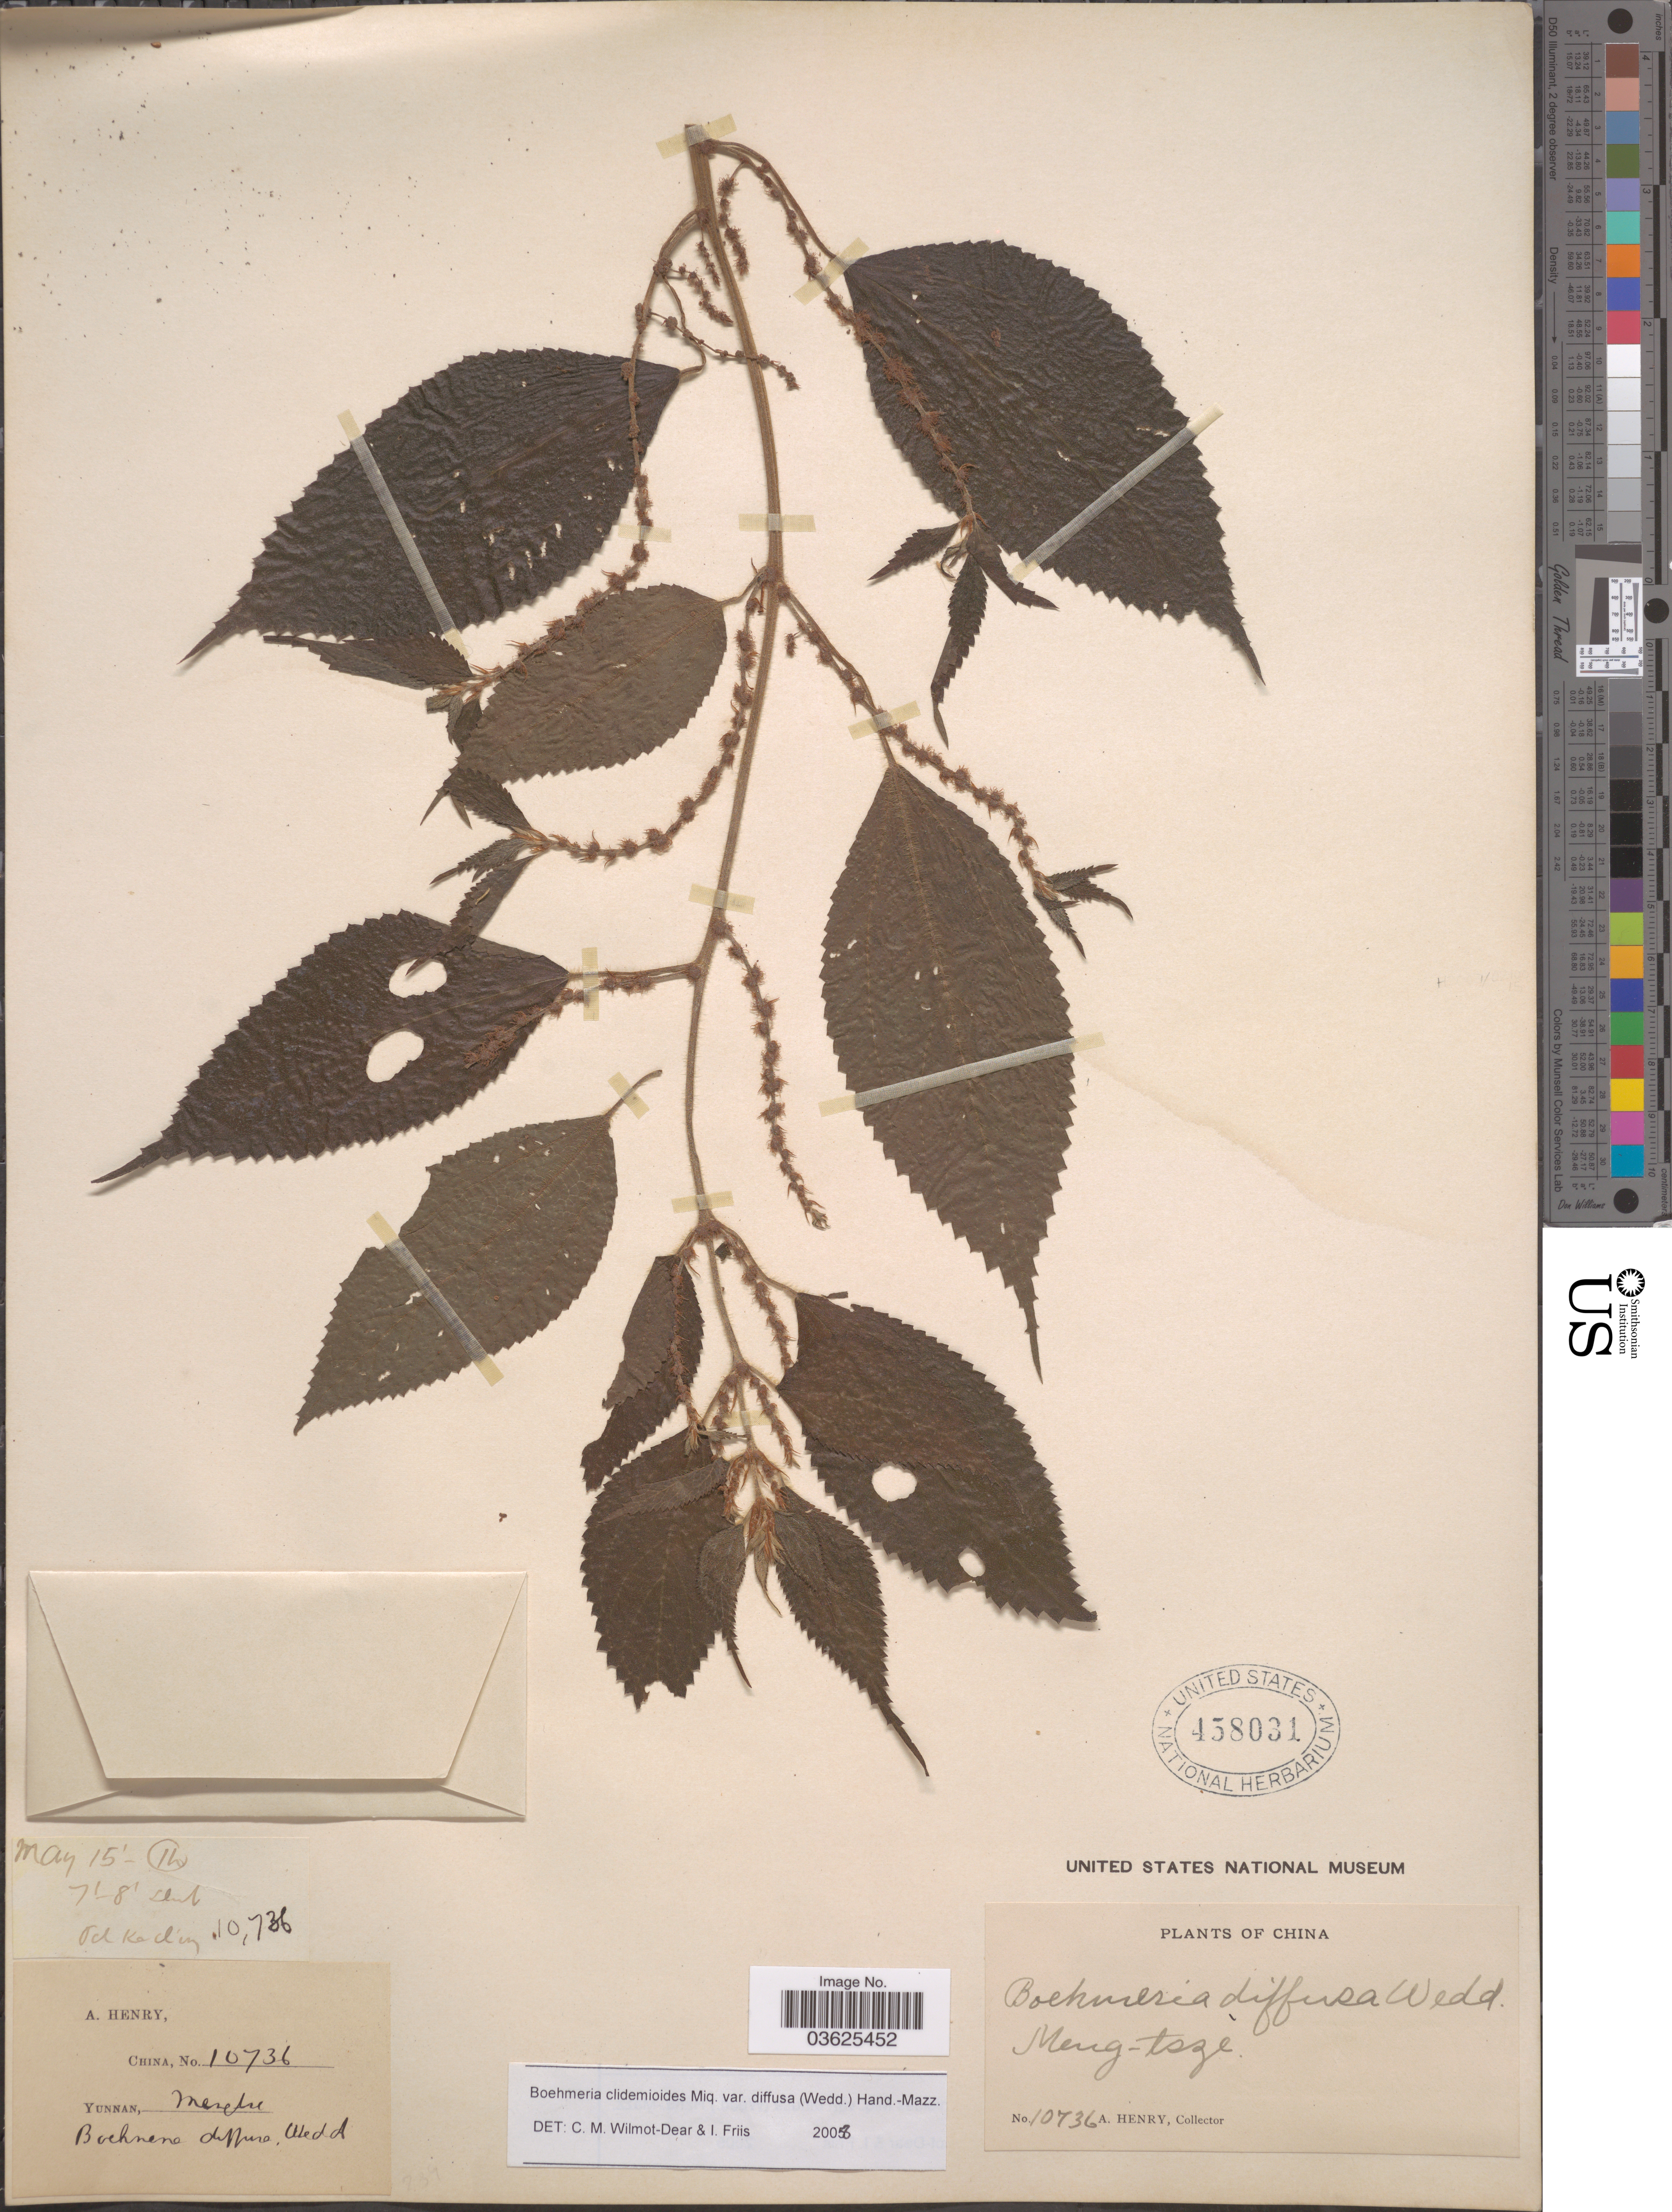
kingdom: Plantae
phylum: Tracheophyta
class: Magnoliopsida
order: Rosales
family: Urticaceae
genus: Boehmeria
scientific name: Boehmeria diffusa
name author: Wedd.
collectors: A. Henry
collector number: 10736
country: China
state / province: Yunnan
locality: Mengtze. Pel Ka cl'ing. Ho.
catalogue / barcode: US 458031